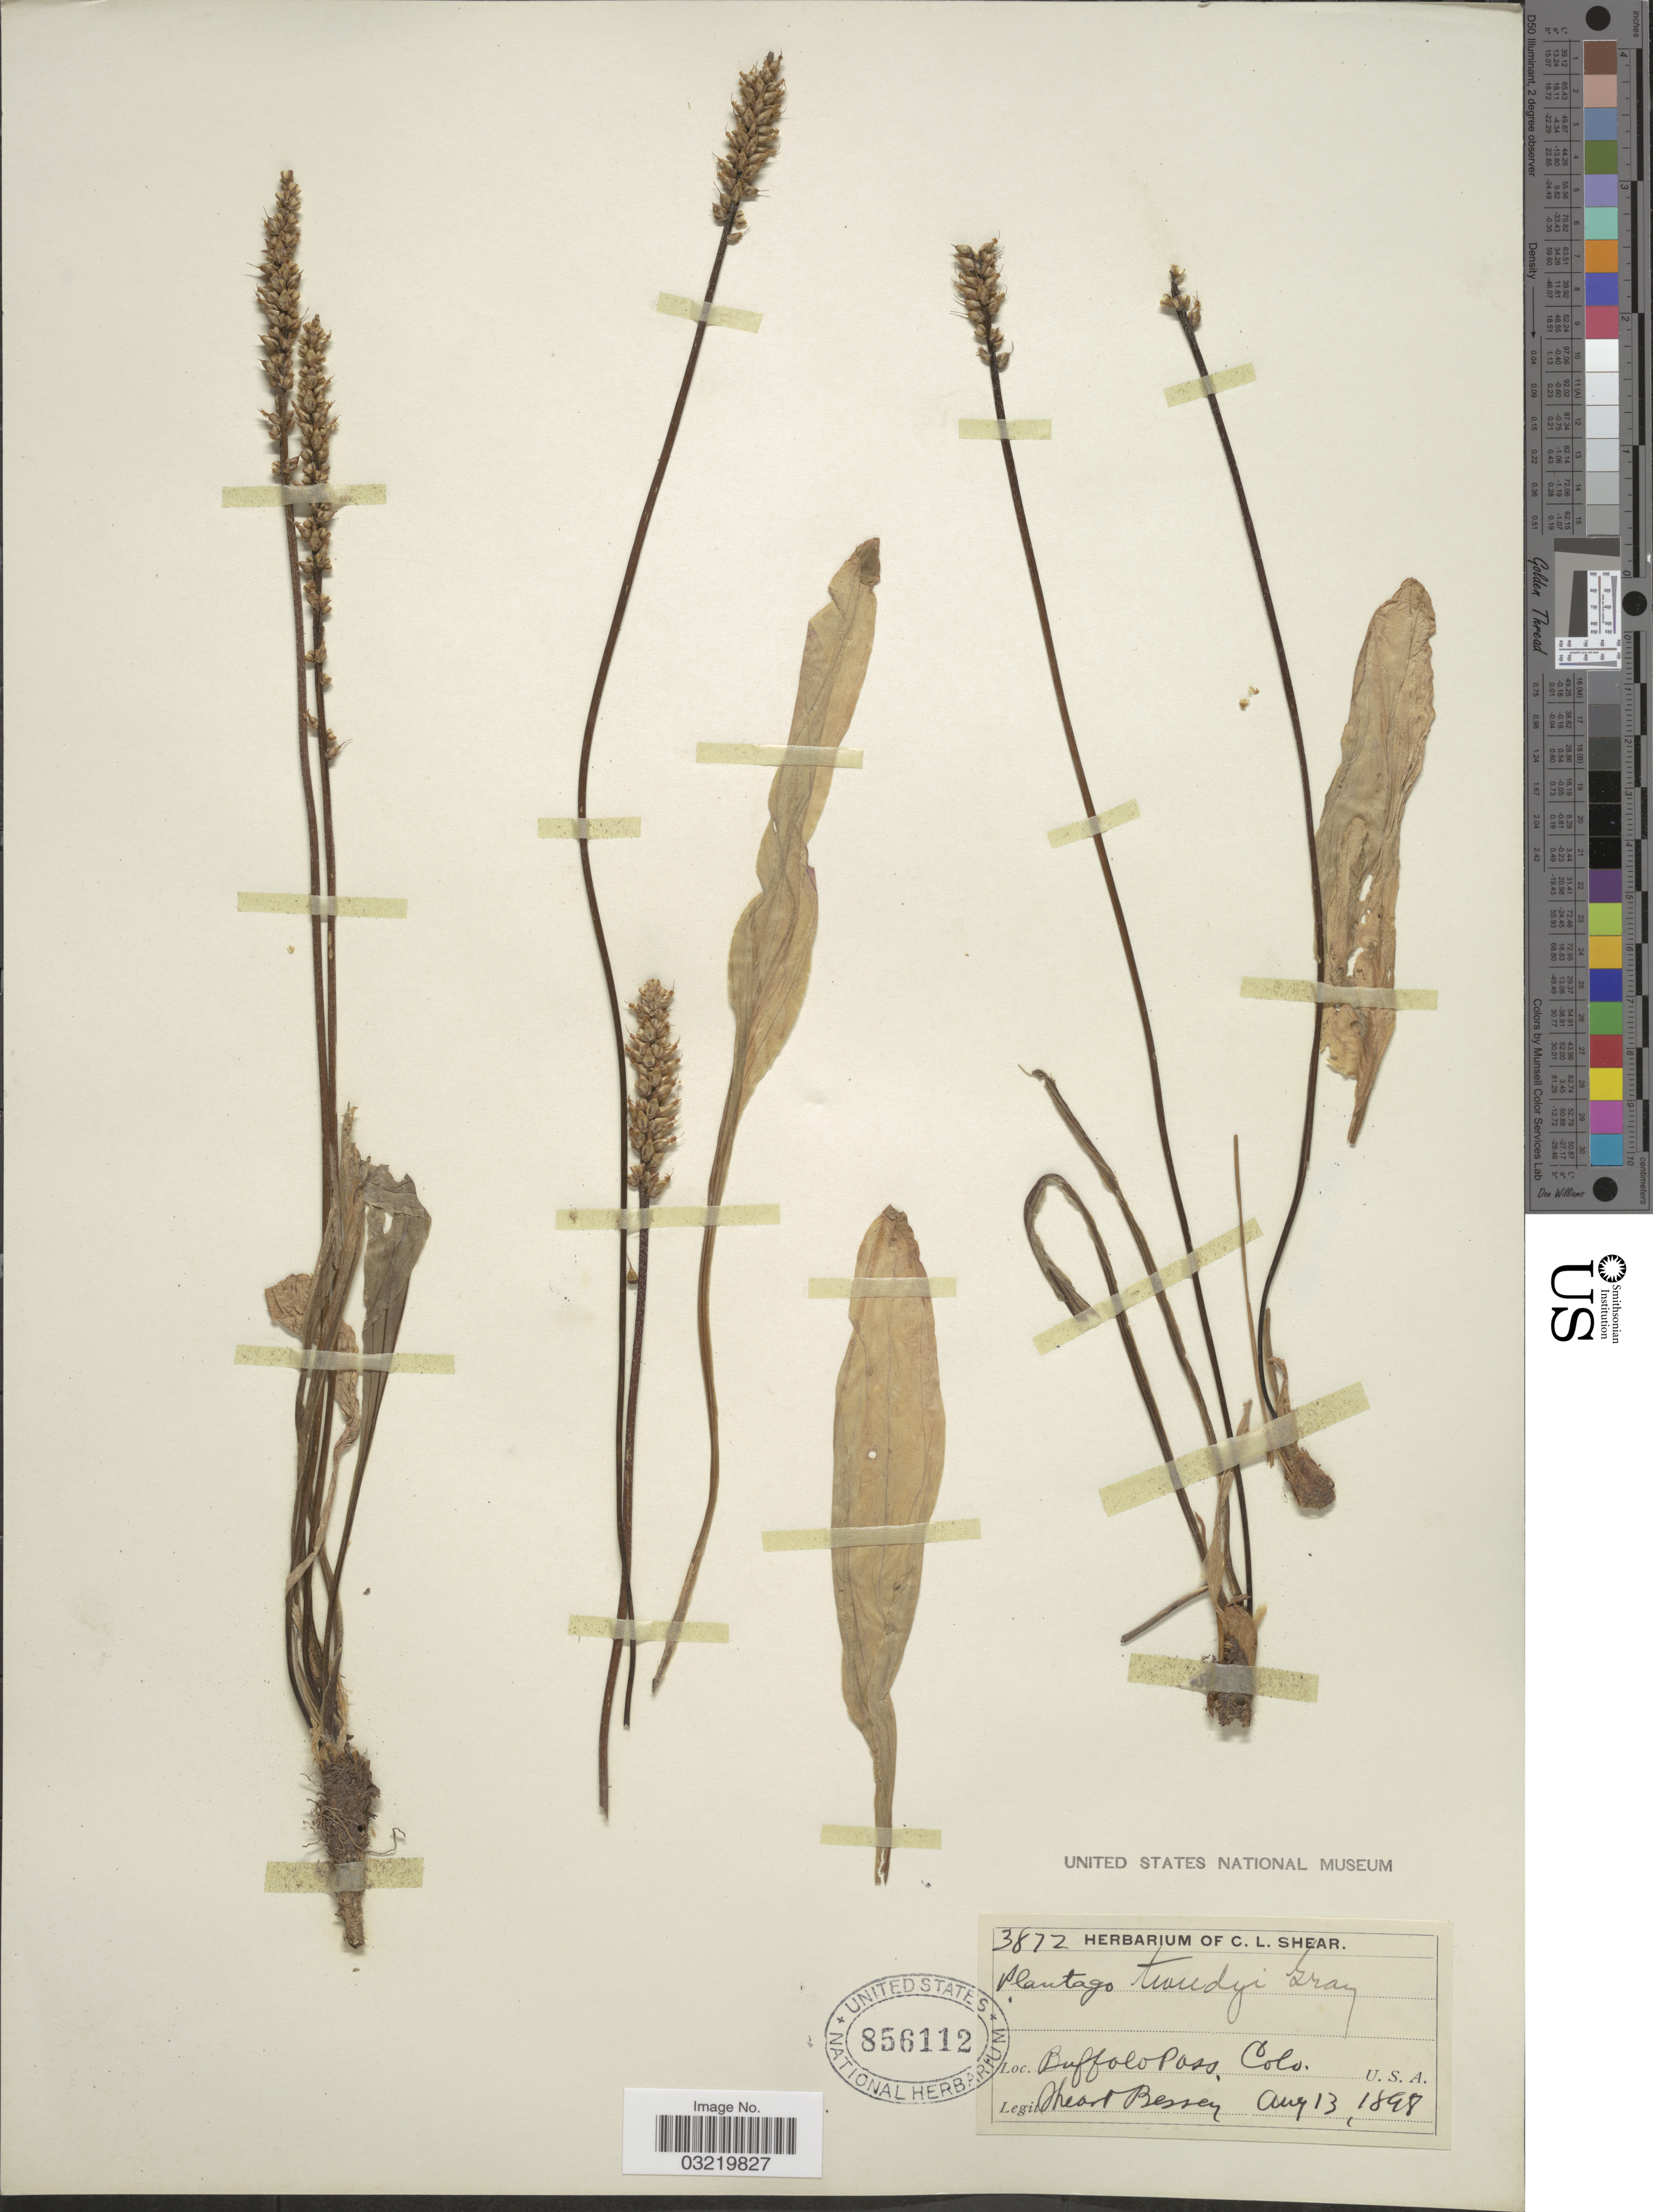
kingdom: Plantae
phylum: Tracheophyta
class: Magnoliopsida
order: Lamiales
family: Plantaginaceae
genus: Plantago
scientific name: Plantago tweedyi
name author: A. Gray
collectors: C. L. Shear & -. Bessey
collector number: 3872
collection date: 1898-08-13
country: United States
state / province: Colorado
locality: Buffalo Pass.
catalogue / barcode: US 856112